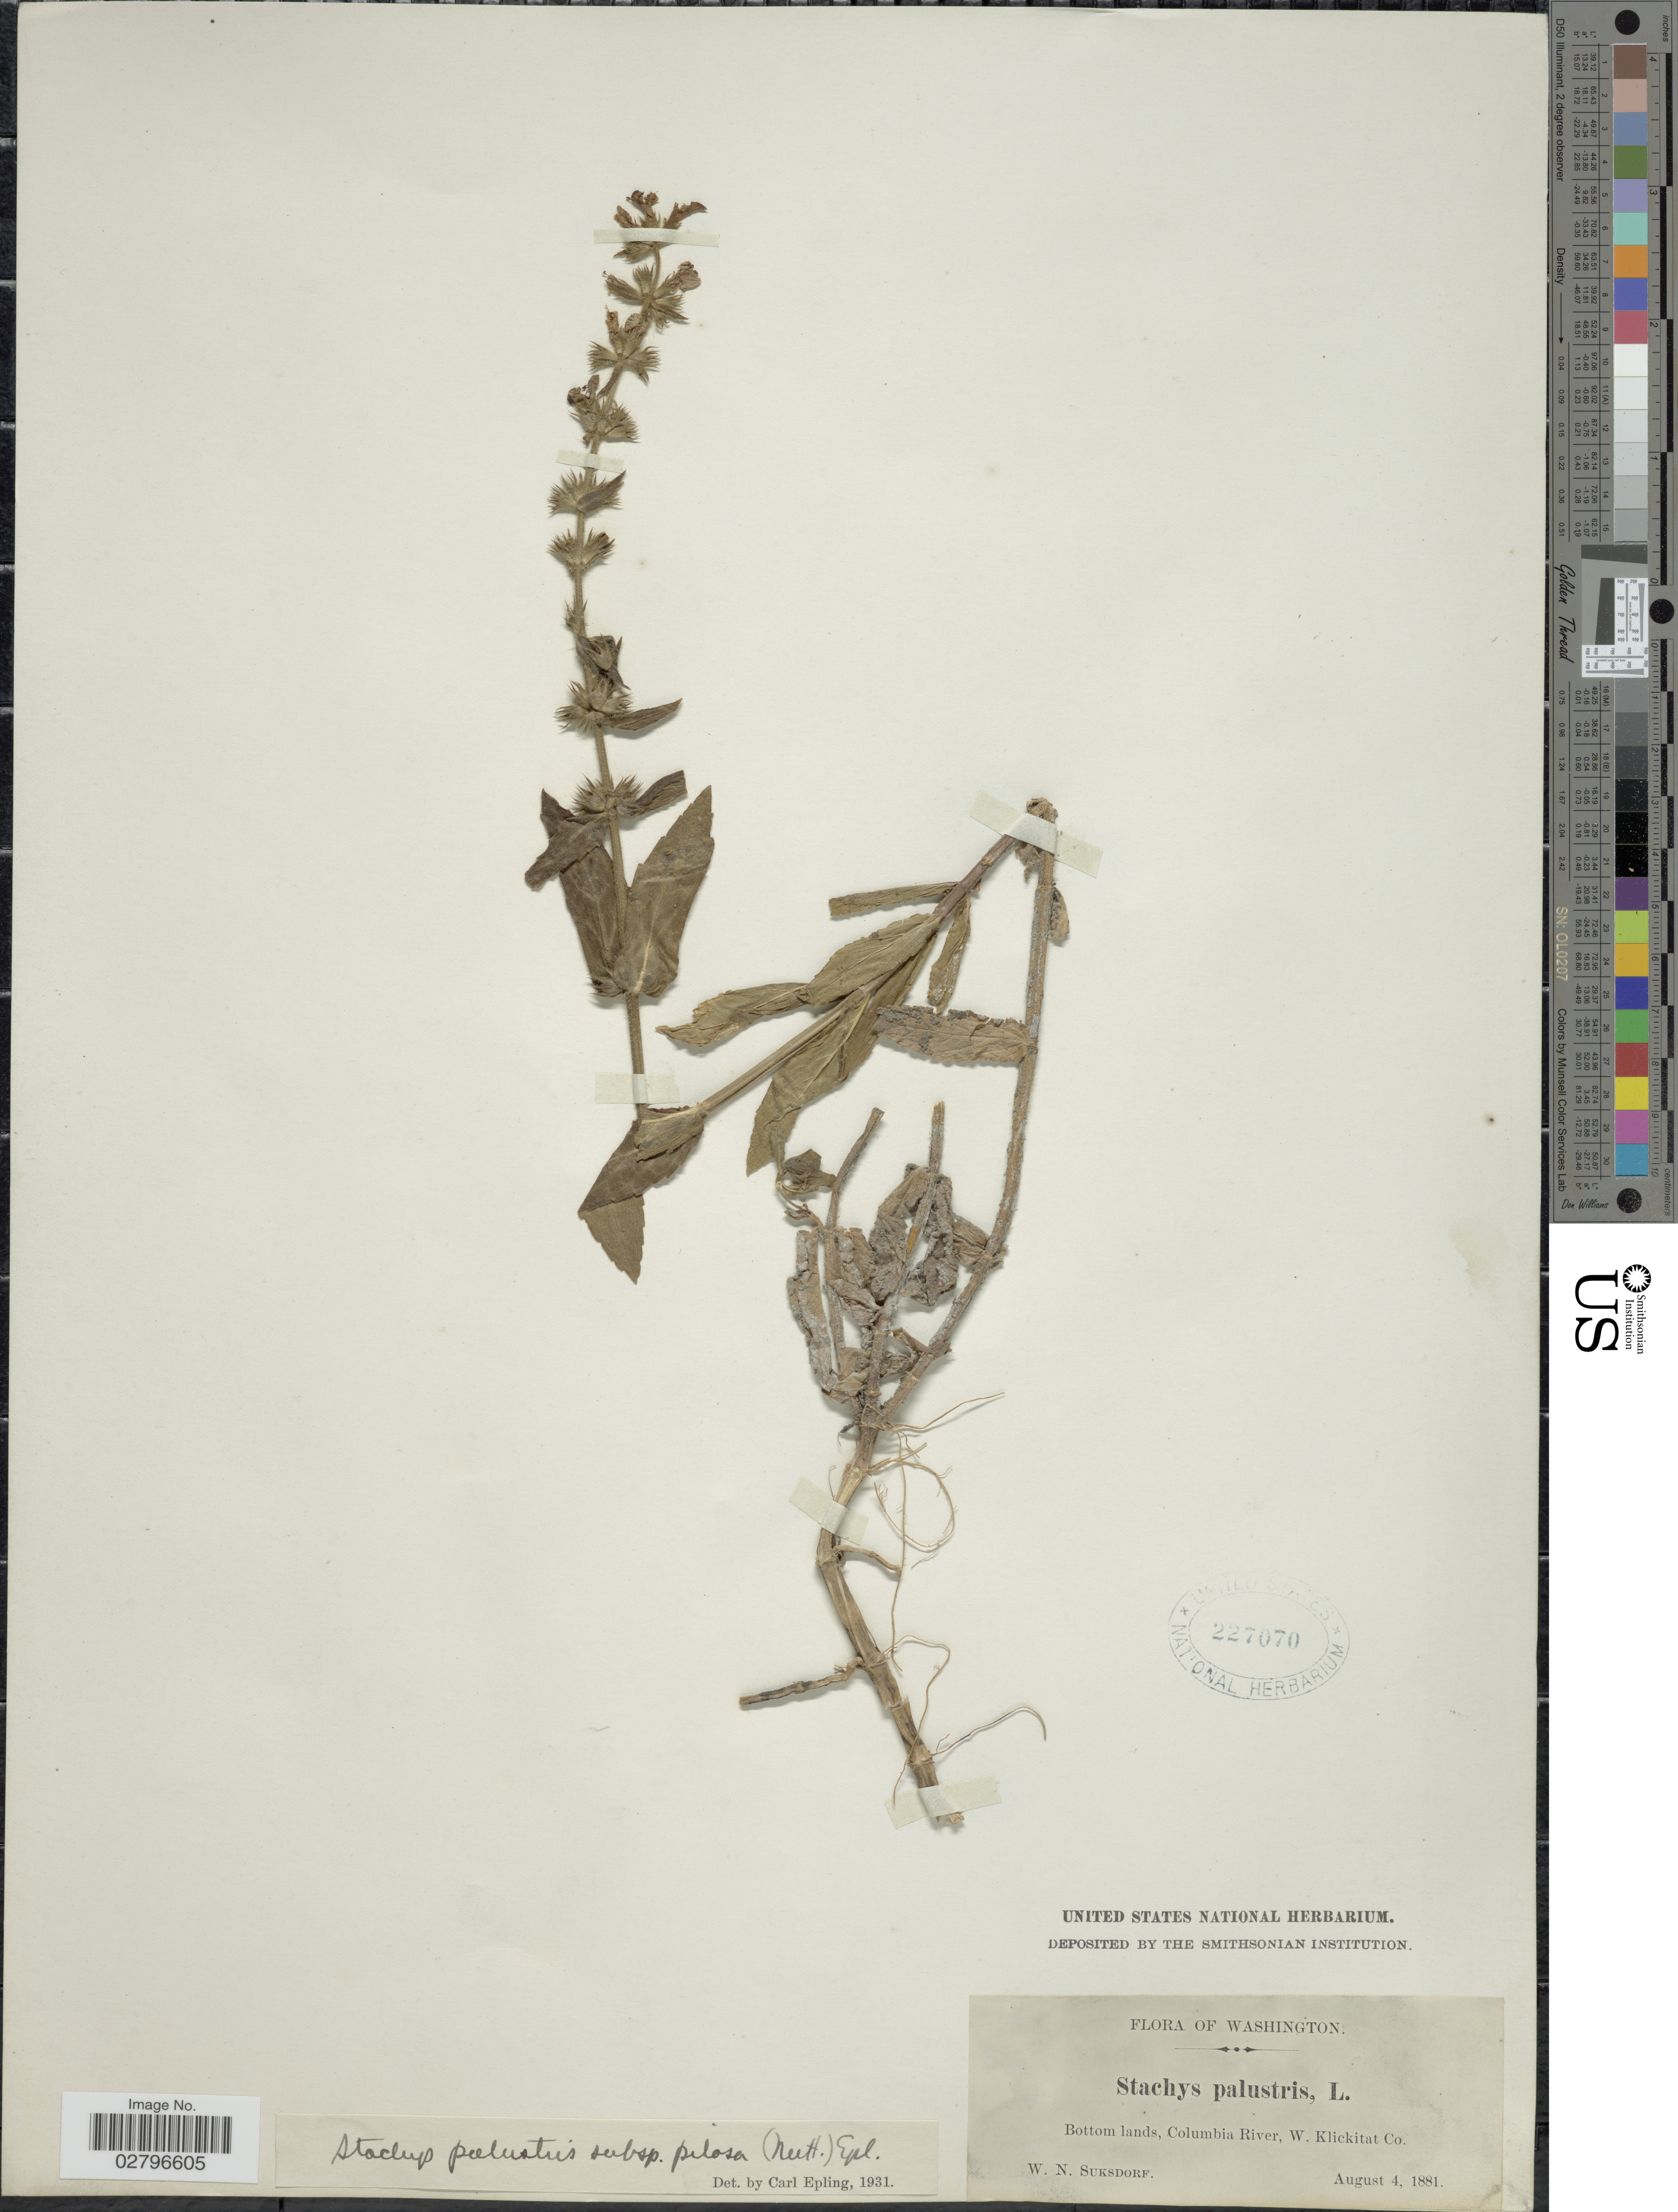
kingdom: Plantae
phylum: Tracheophyta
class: Magnoliopsida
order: Lamiales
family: Lamiaceae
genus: Stachys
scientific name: Stachys palustris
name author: L.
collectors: W. N. Suksdorf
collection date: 1881-08-04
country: United States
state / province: Washington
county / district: Klickitat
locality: Bottom lands, Columbia River, W. Klickitat Co.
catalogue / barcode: US 227070